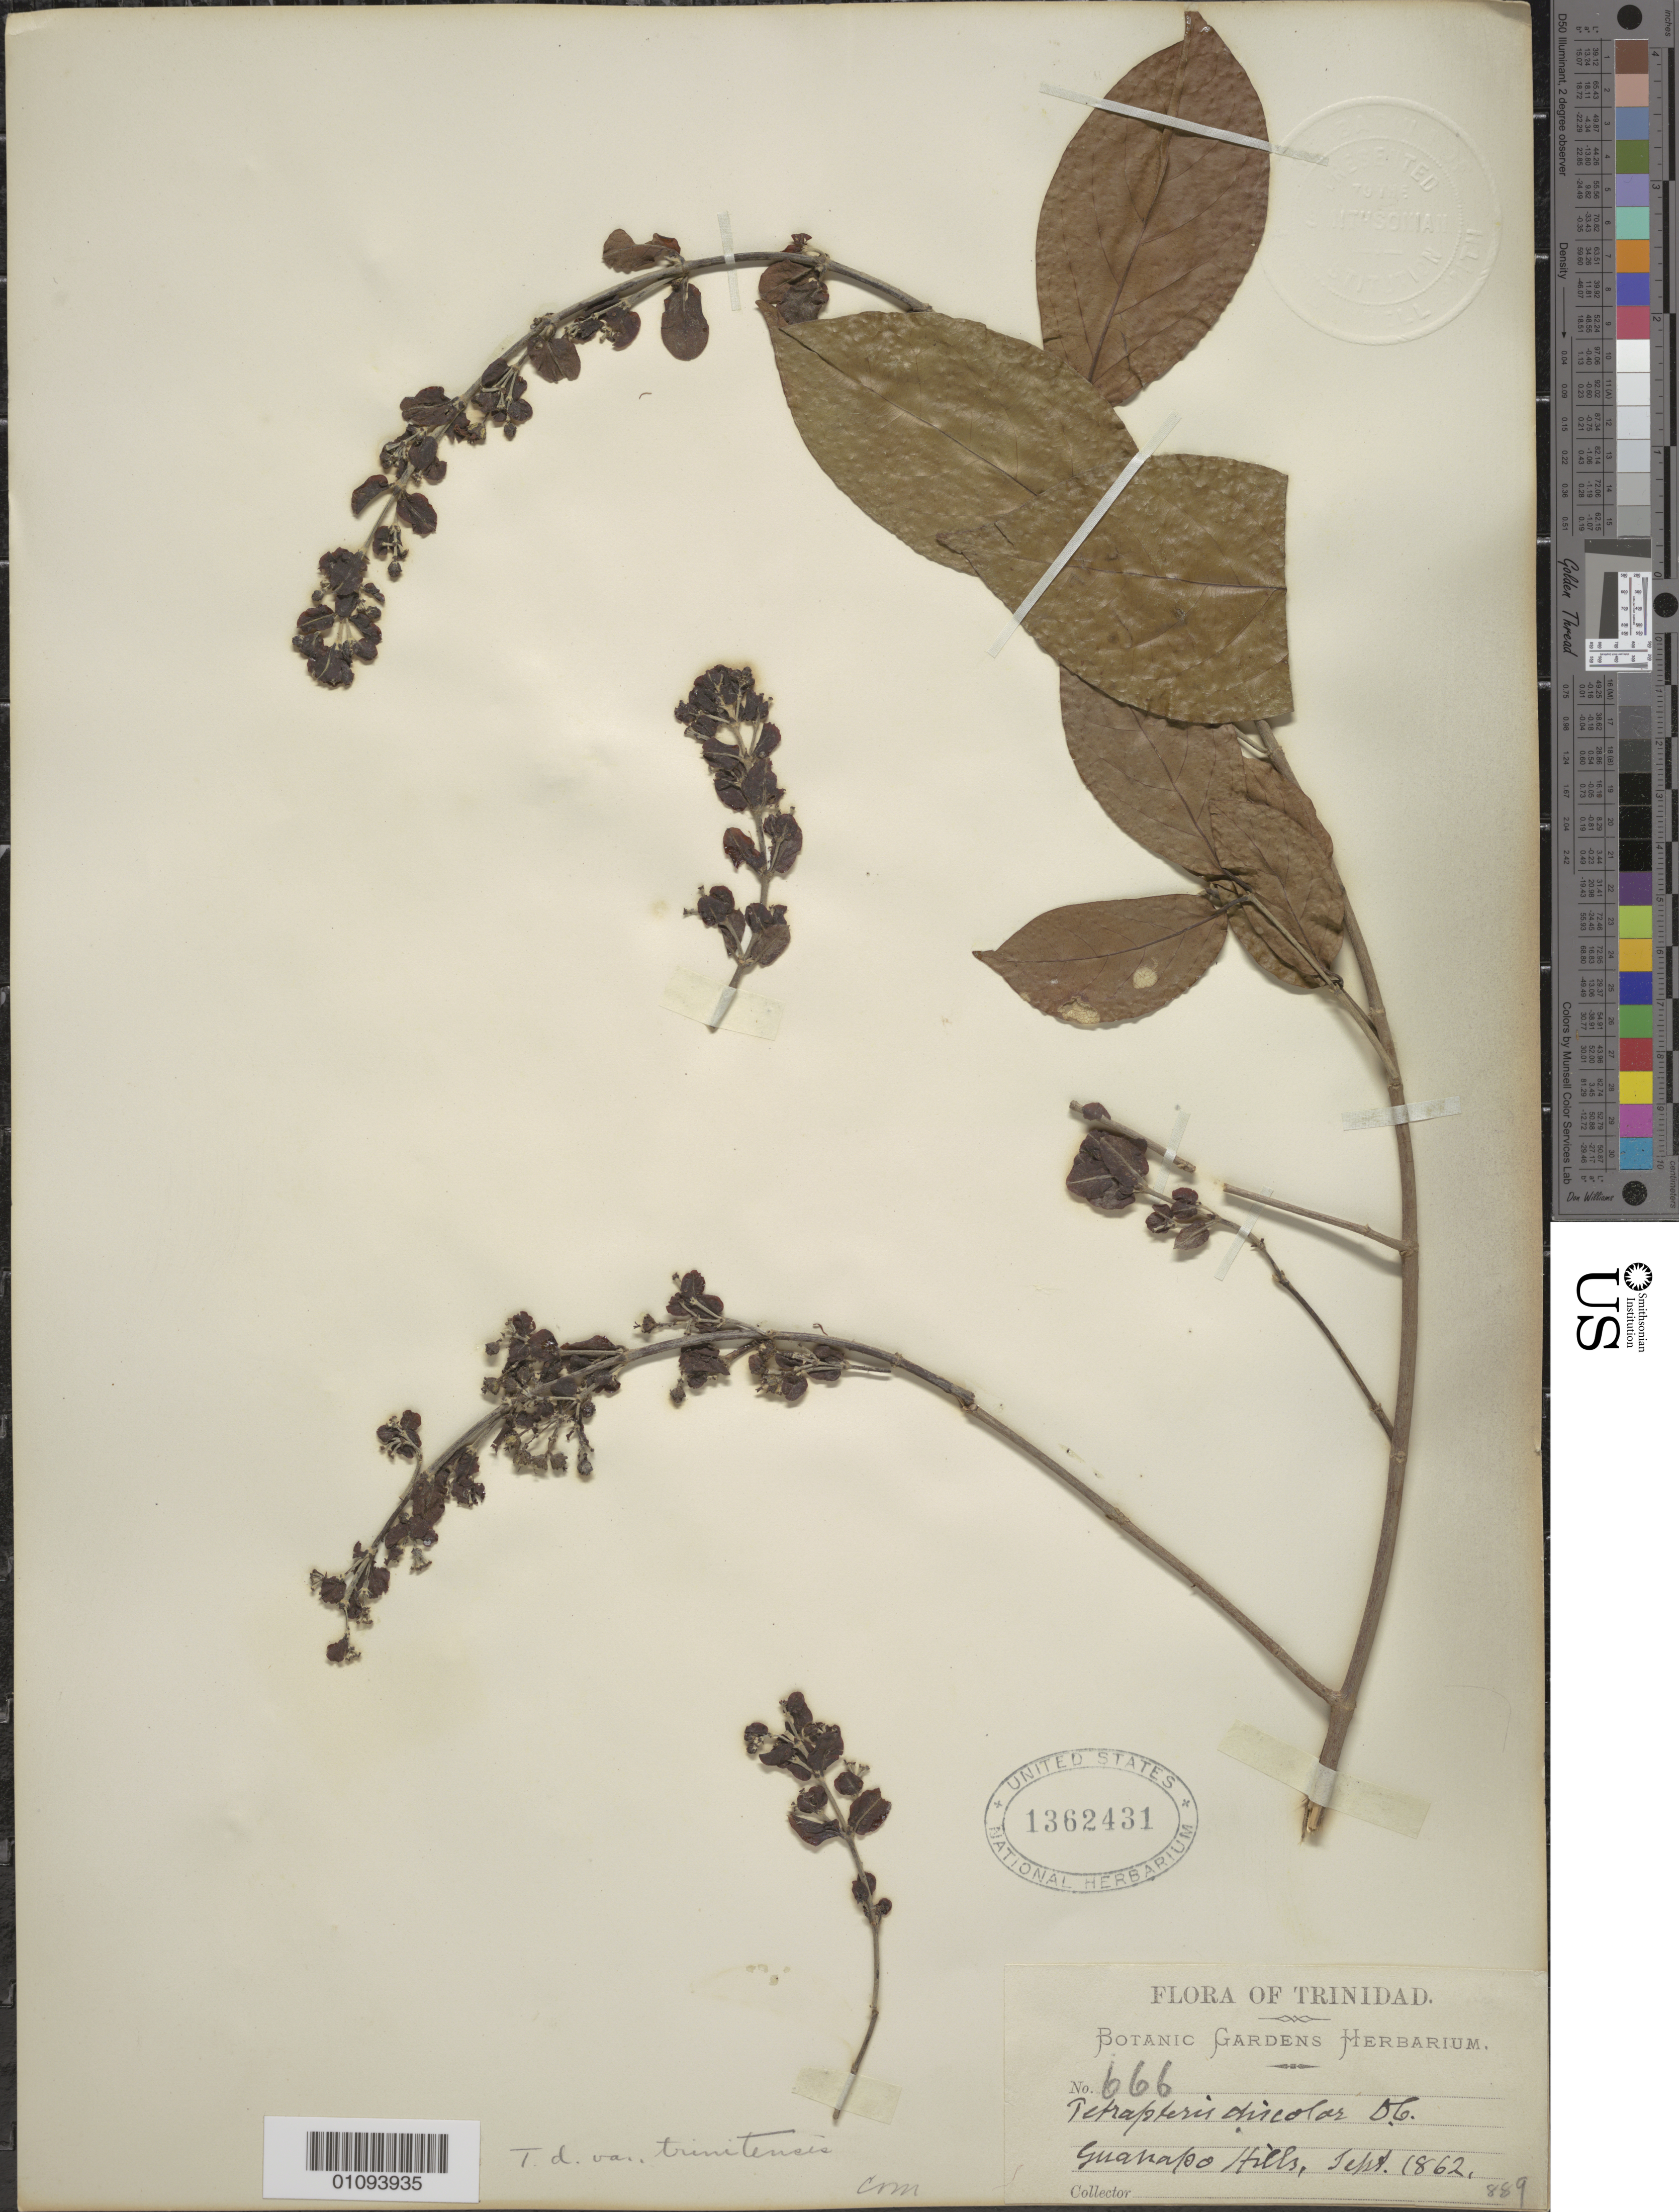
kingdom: Plantae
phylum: Tracheophyta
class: Magnoliopsida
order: Malpighiales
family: Malpighiaceae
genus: Tetrapterys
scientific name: Tetrapterys discolor var. trinitensis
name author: Nied.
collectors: Botanic Gardens Herbarium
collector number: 666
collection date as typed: Sep 1862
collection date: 1862-09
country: Trinidad and Tobago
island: Trinidad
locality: Guanapo Hills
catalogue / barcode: US 1362431